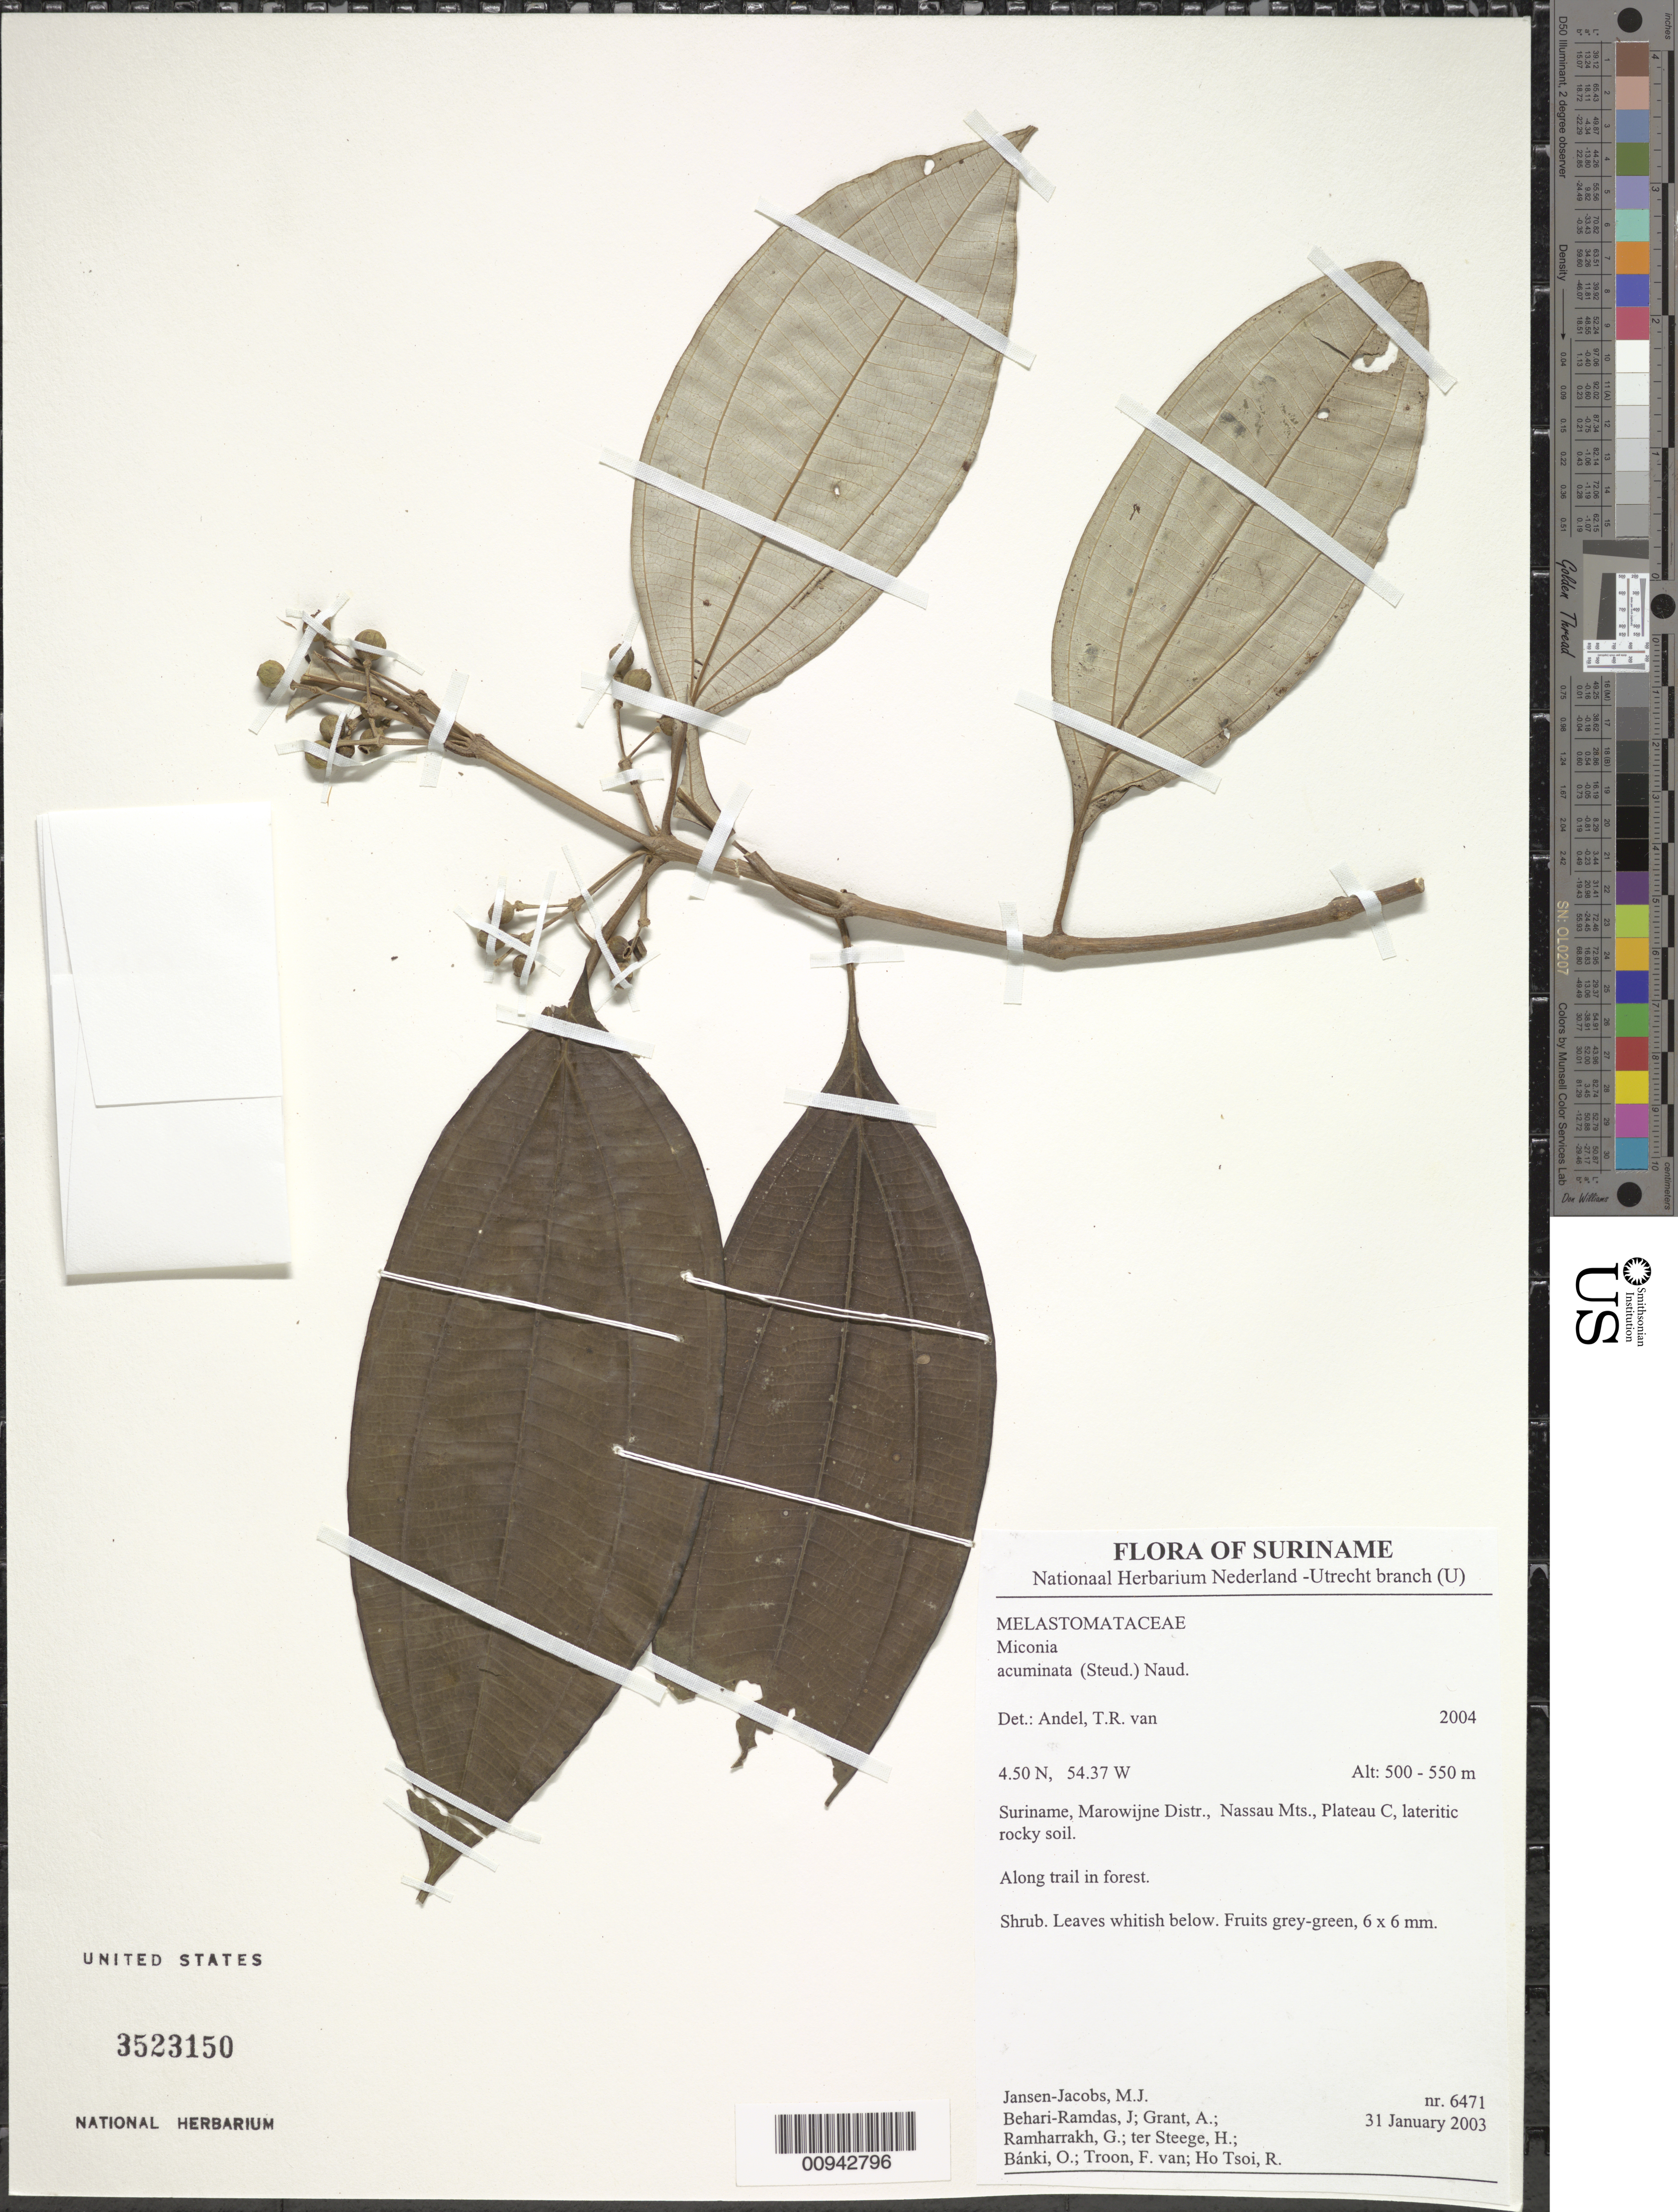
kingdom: Plantae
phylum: Tracheophyta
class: Magnoliopsida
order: Myrtales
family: Melastomataceae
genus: Miconia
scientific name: Miconia acuminata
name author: (Steud.) Naudin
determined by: Andel, Tinde R. van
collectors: M. J. Jansen-Jacobs, J. Behari-Ramdas, A. Grant, G. Ramharrakh, H. ter Steege, O. Bánki, F. Van Troon & R. Ho Tsoi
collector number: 6471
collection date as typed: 31-Jan-03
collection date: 2003-01-31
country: Suriname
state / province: Marowijne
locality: Nassau Mts., Plateau C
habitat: Lateritic rocky soil. Along trail in forest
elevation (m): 500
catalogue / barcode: US 3523150